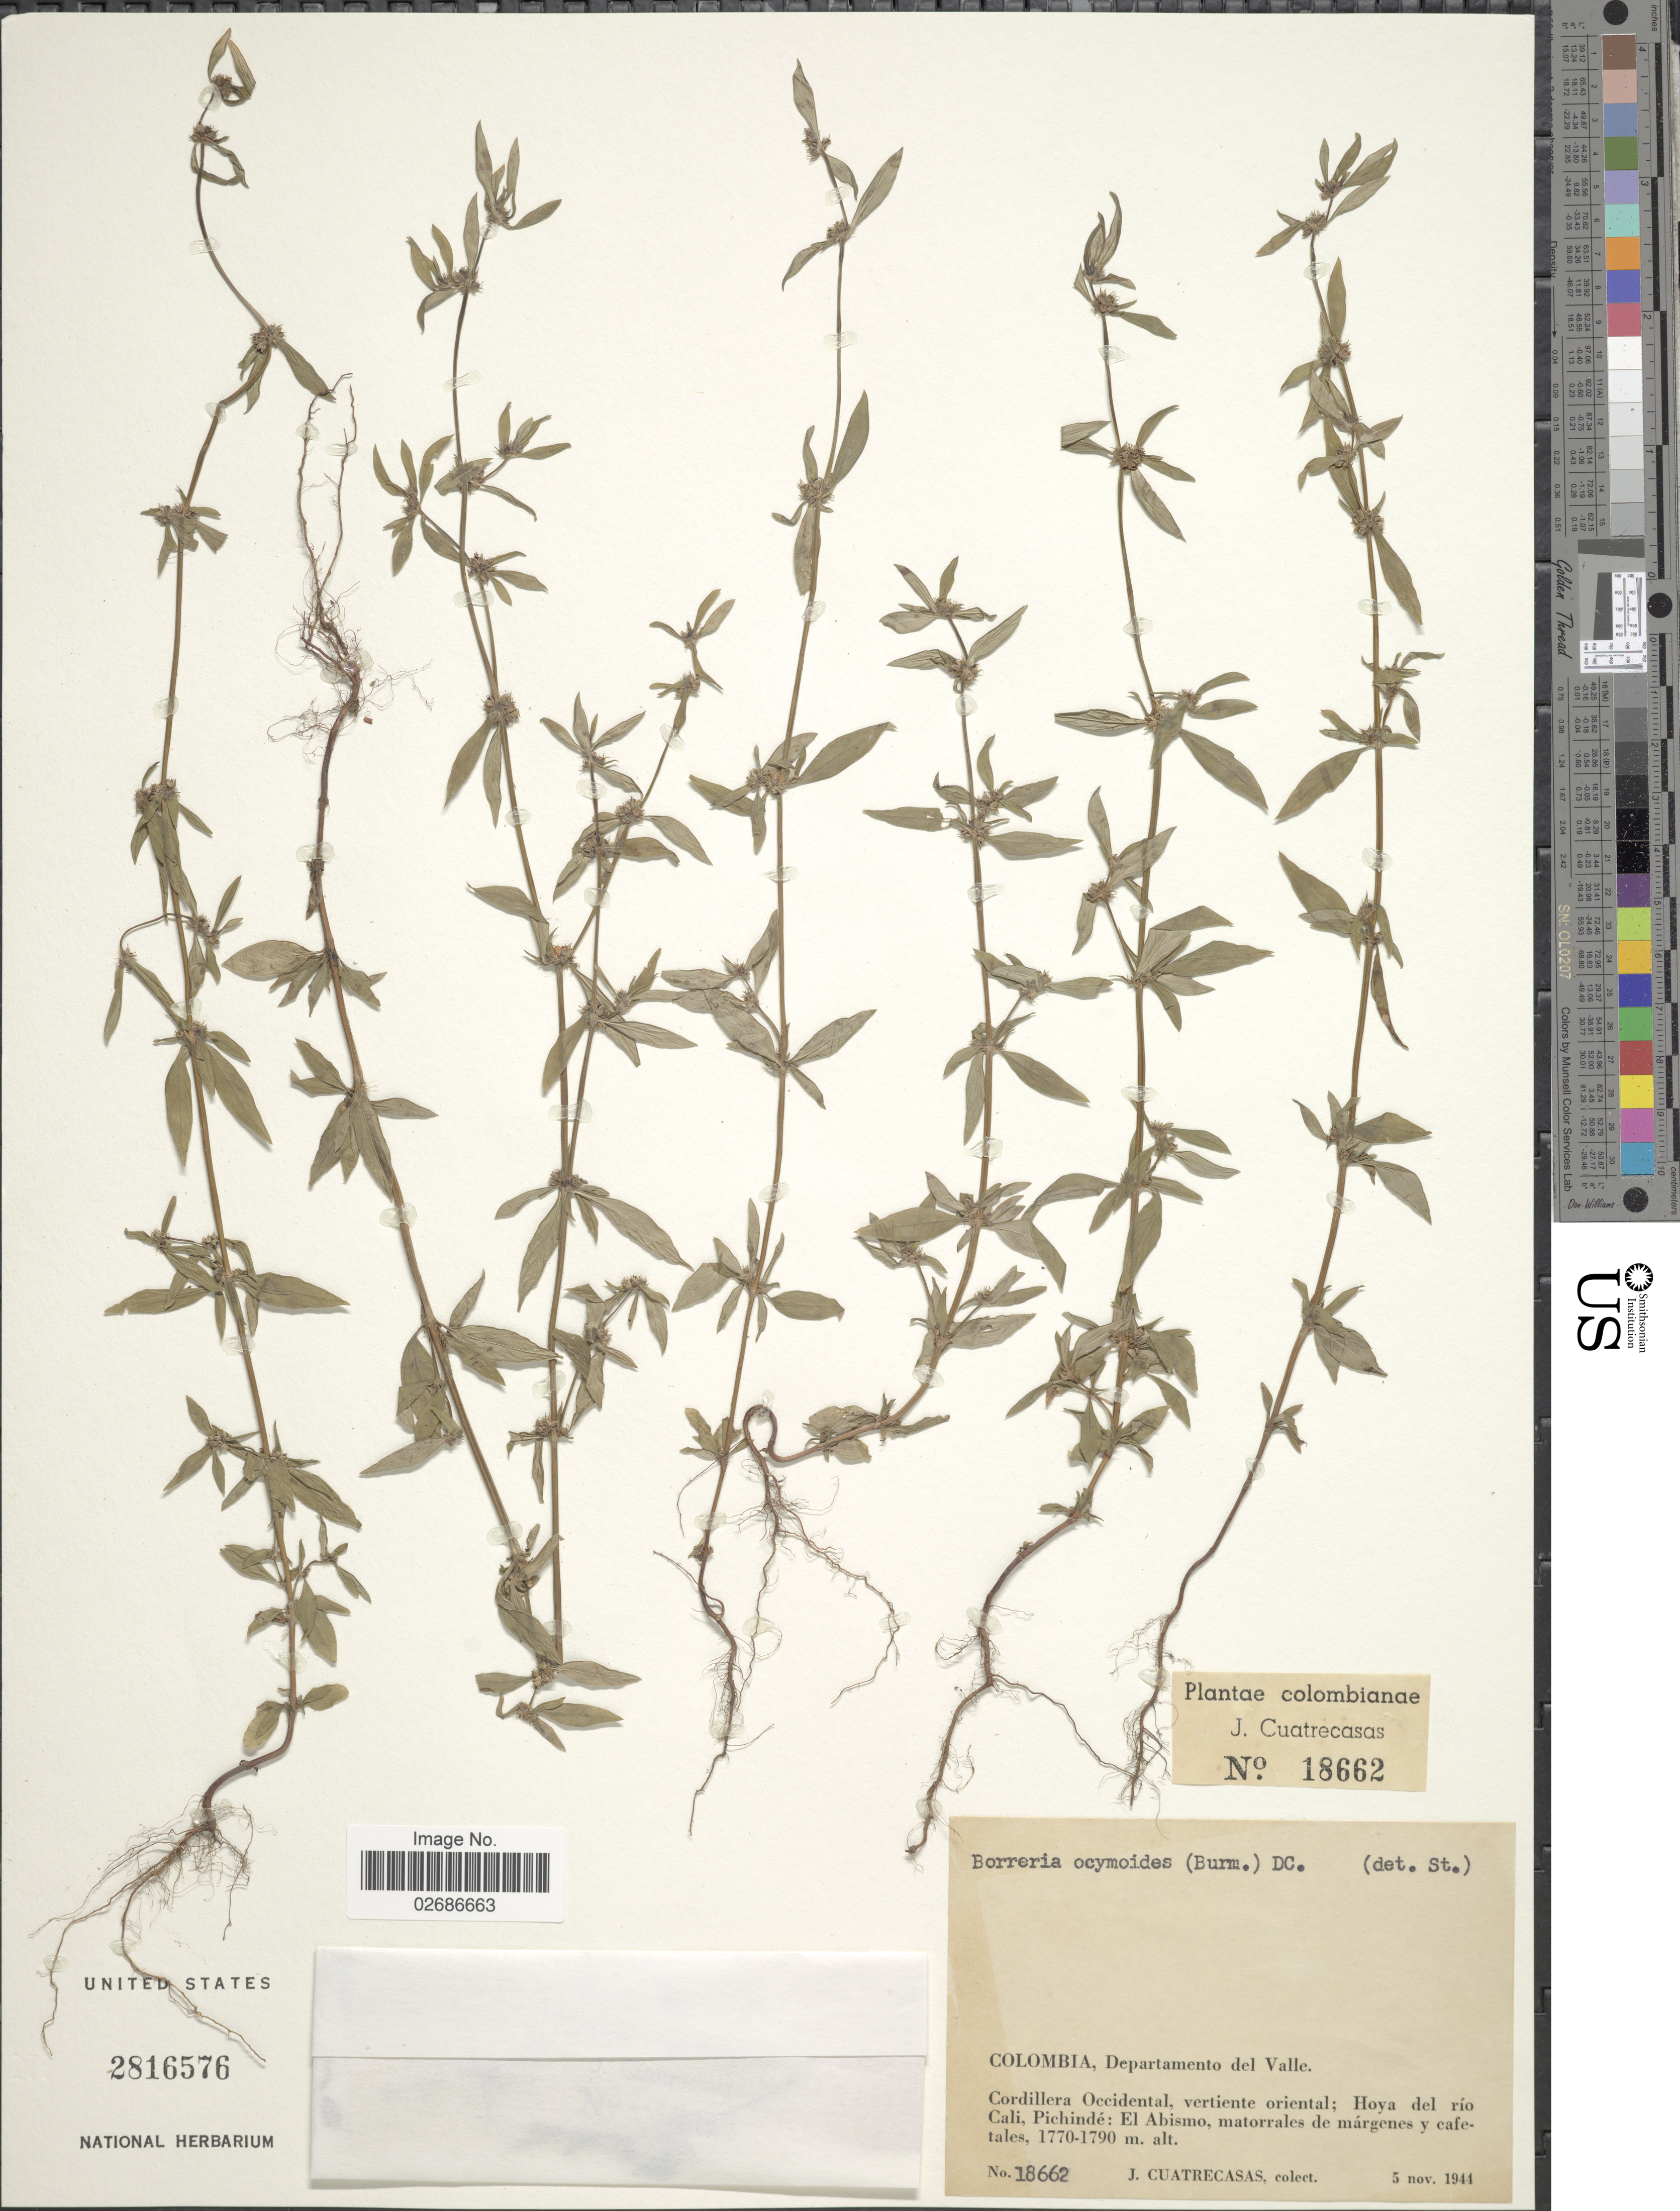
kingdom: Plantae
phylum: Tracheophyta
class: Magnoliopsida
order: Gentianales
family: Rubiaceae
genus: Borreria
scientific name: Borreria ocimoides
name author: (Burm. f.) DC.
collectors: J. Cuatrecasas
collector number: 18662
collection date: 1944-11-05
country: Colombia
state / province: Valle del Cauca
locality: Departamento del Valle. Cordillera Occidental, vertiente oriental; Hoya del rio Cali, Pichinde: El Abismo, matorrales de margenes y cafetales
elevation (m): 1770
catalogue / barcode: US 2816576